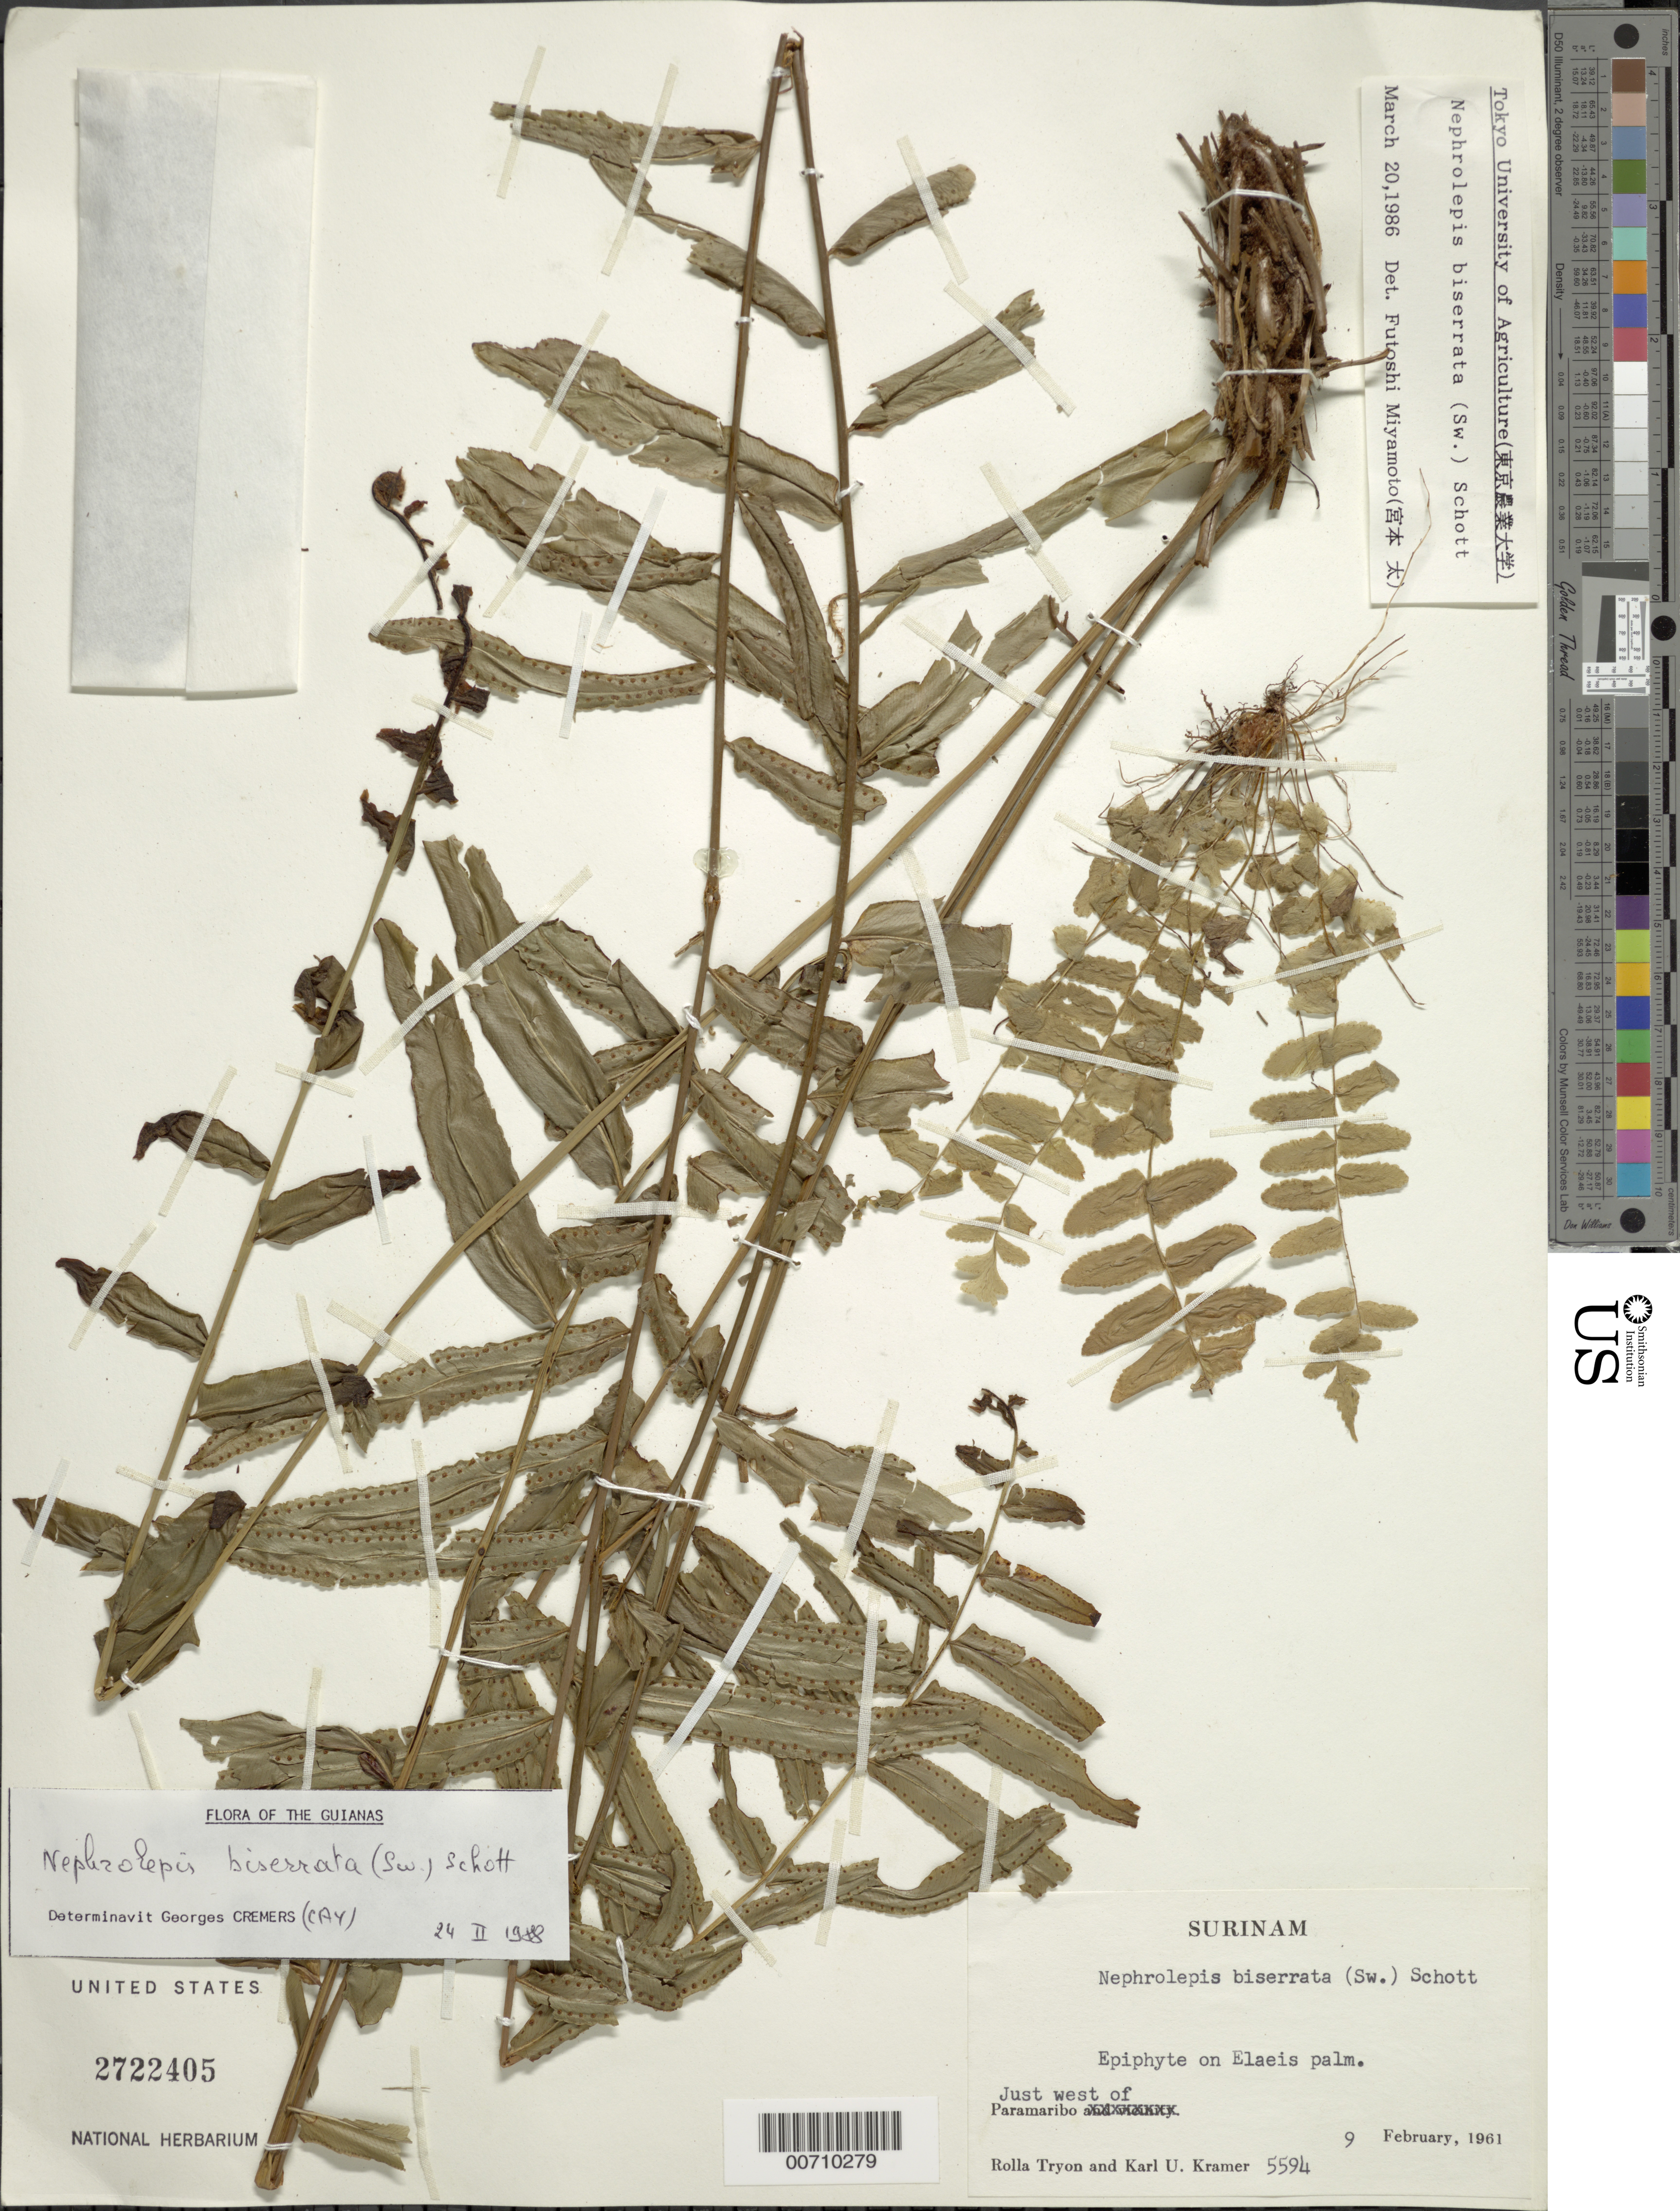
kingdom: Plantae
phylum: Tracheophyta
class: Polypodiopsida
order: Polypodiales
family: Nephrolepidaceae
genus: Nephrolepis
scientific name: Nephrolepis biserrata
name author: (Sw.) Schott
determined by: Cremers, Georges A.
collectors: R. M. Tryon & K. U. Kramer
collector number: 5594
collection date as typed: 9-Feb-61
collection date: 1961-02-09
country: Suriname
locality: Paramaribo, just W of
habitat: On Elaeis palm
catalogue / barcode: US 2722405